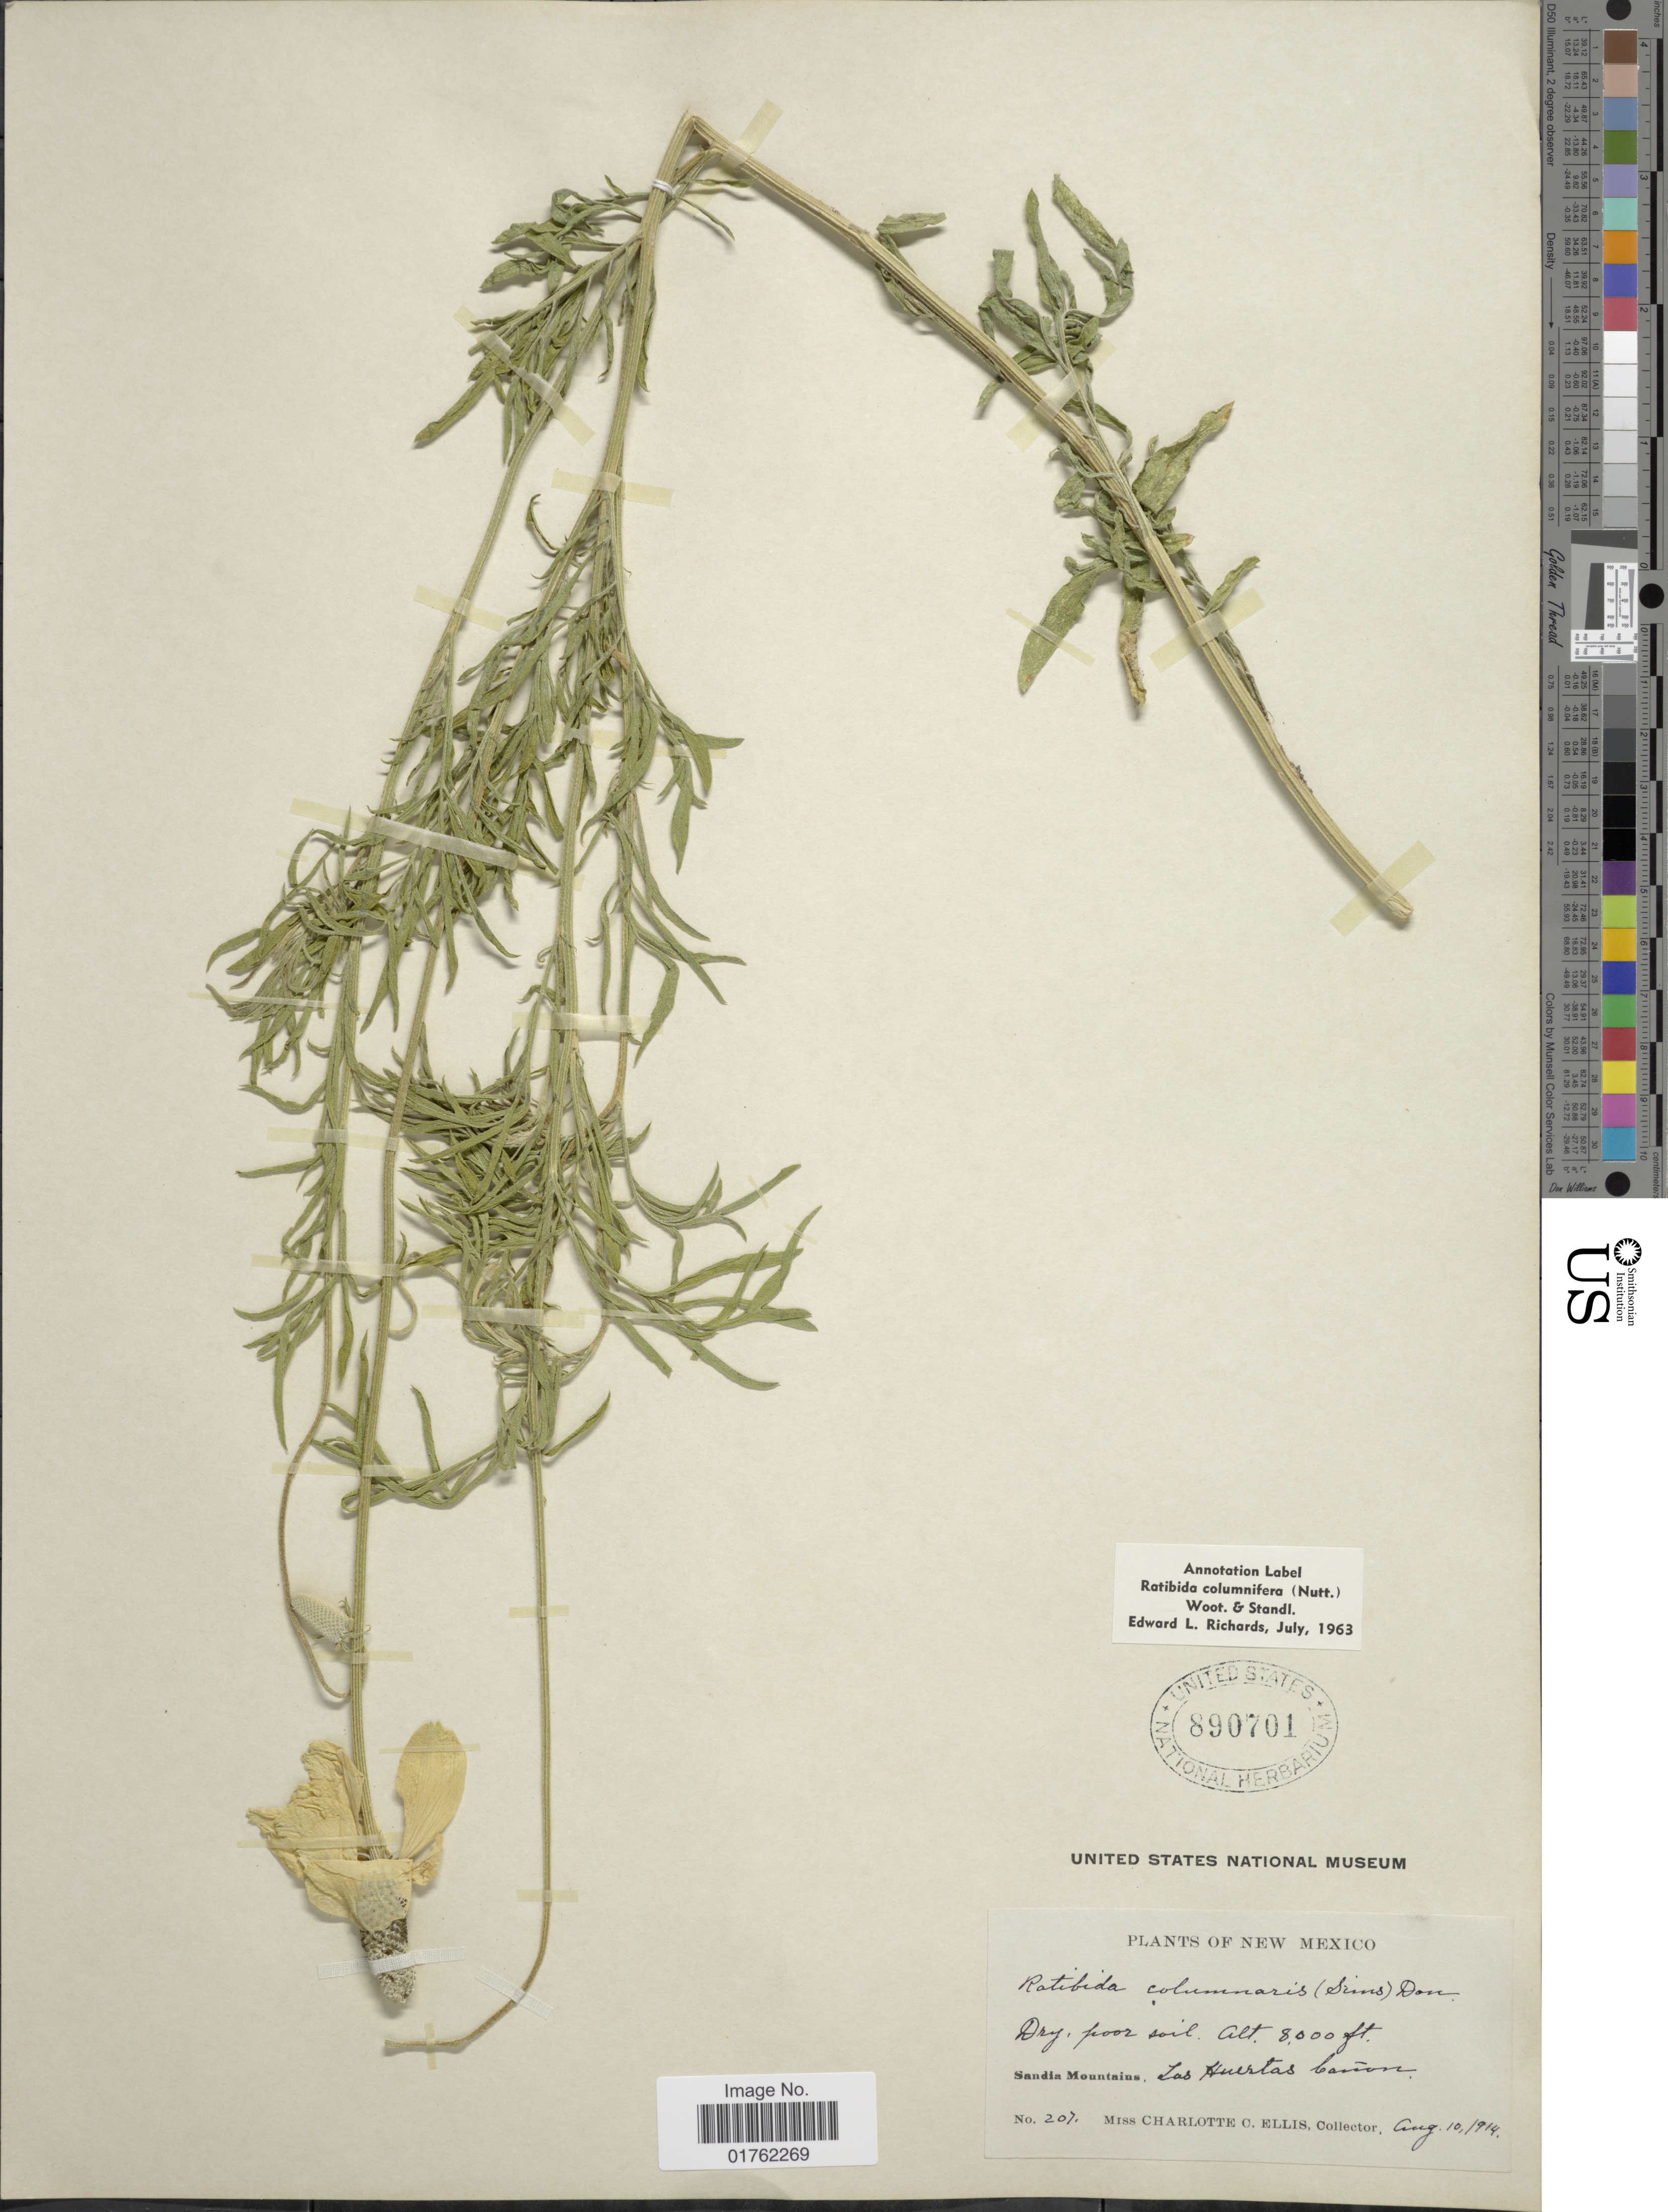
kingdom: Plantae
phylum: Tracheophyta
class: Magnoliopsida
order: Asterales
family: Asteraceae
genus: Ratibida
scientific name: Ratibida columnaris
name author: (Pursh) D. Don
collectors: C. C. Ellis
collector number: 207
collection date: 1914-08-10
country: United States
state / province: New Mexico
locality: Sandia Mountains, Las Huertas Cañon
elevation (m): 2438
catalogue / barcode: US 890701